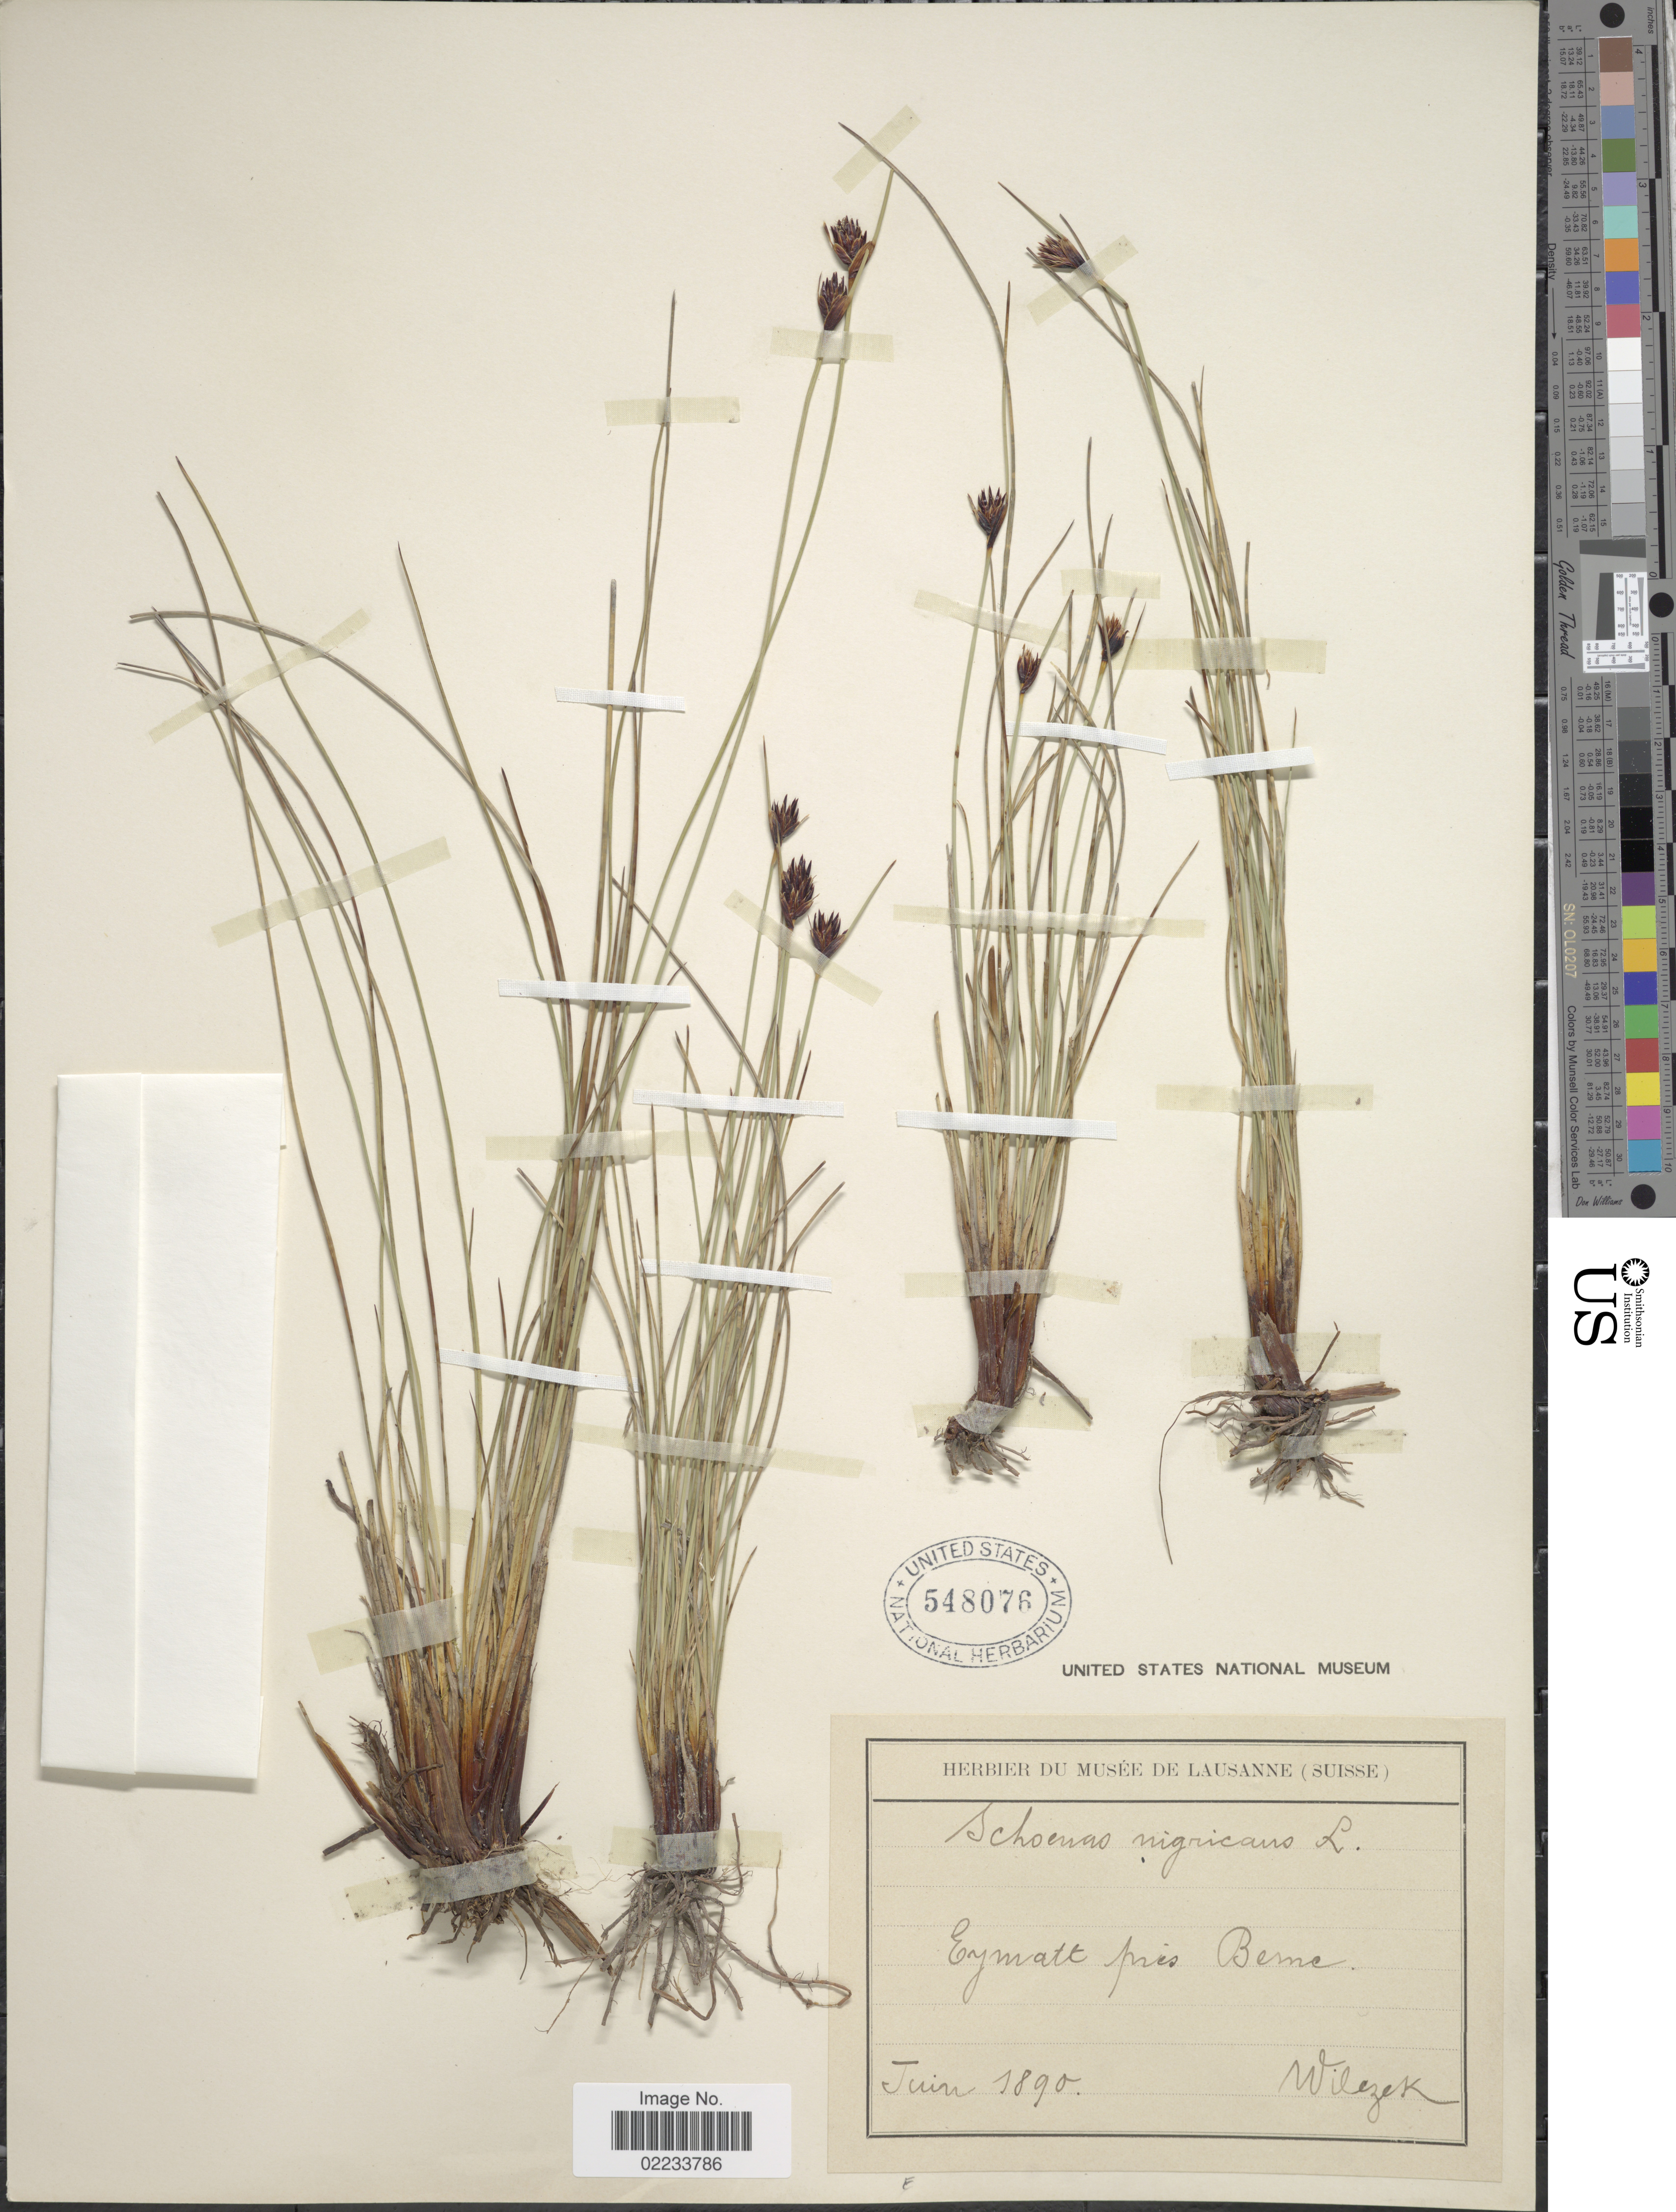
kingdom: Plantae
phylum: Tracheophyta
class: Liliopsida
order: Poales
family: Cyperaceae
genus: Schoenus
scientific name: Schoenus nigricans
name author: L.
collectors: Wilczek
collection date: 1890-06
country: Switzerland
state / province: Bern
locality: Eymatt pres Berne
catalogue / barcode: US 548076